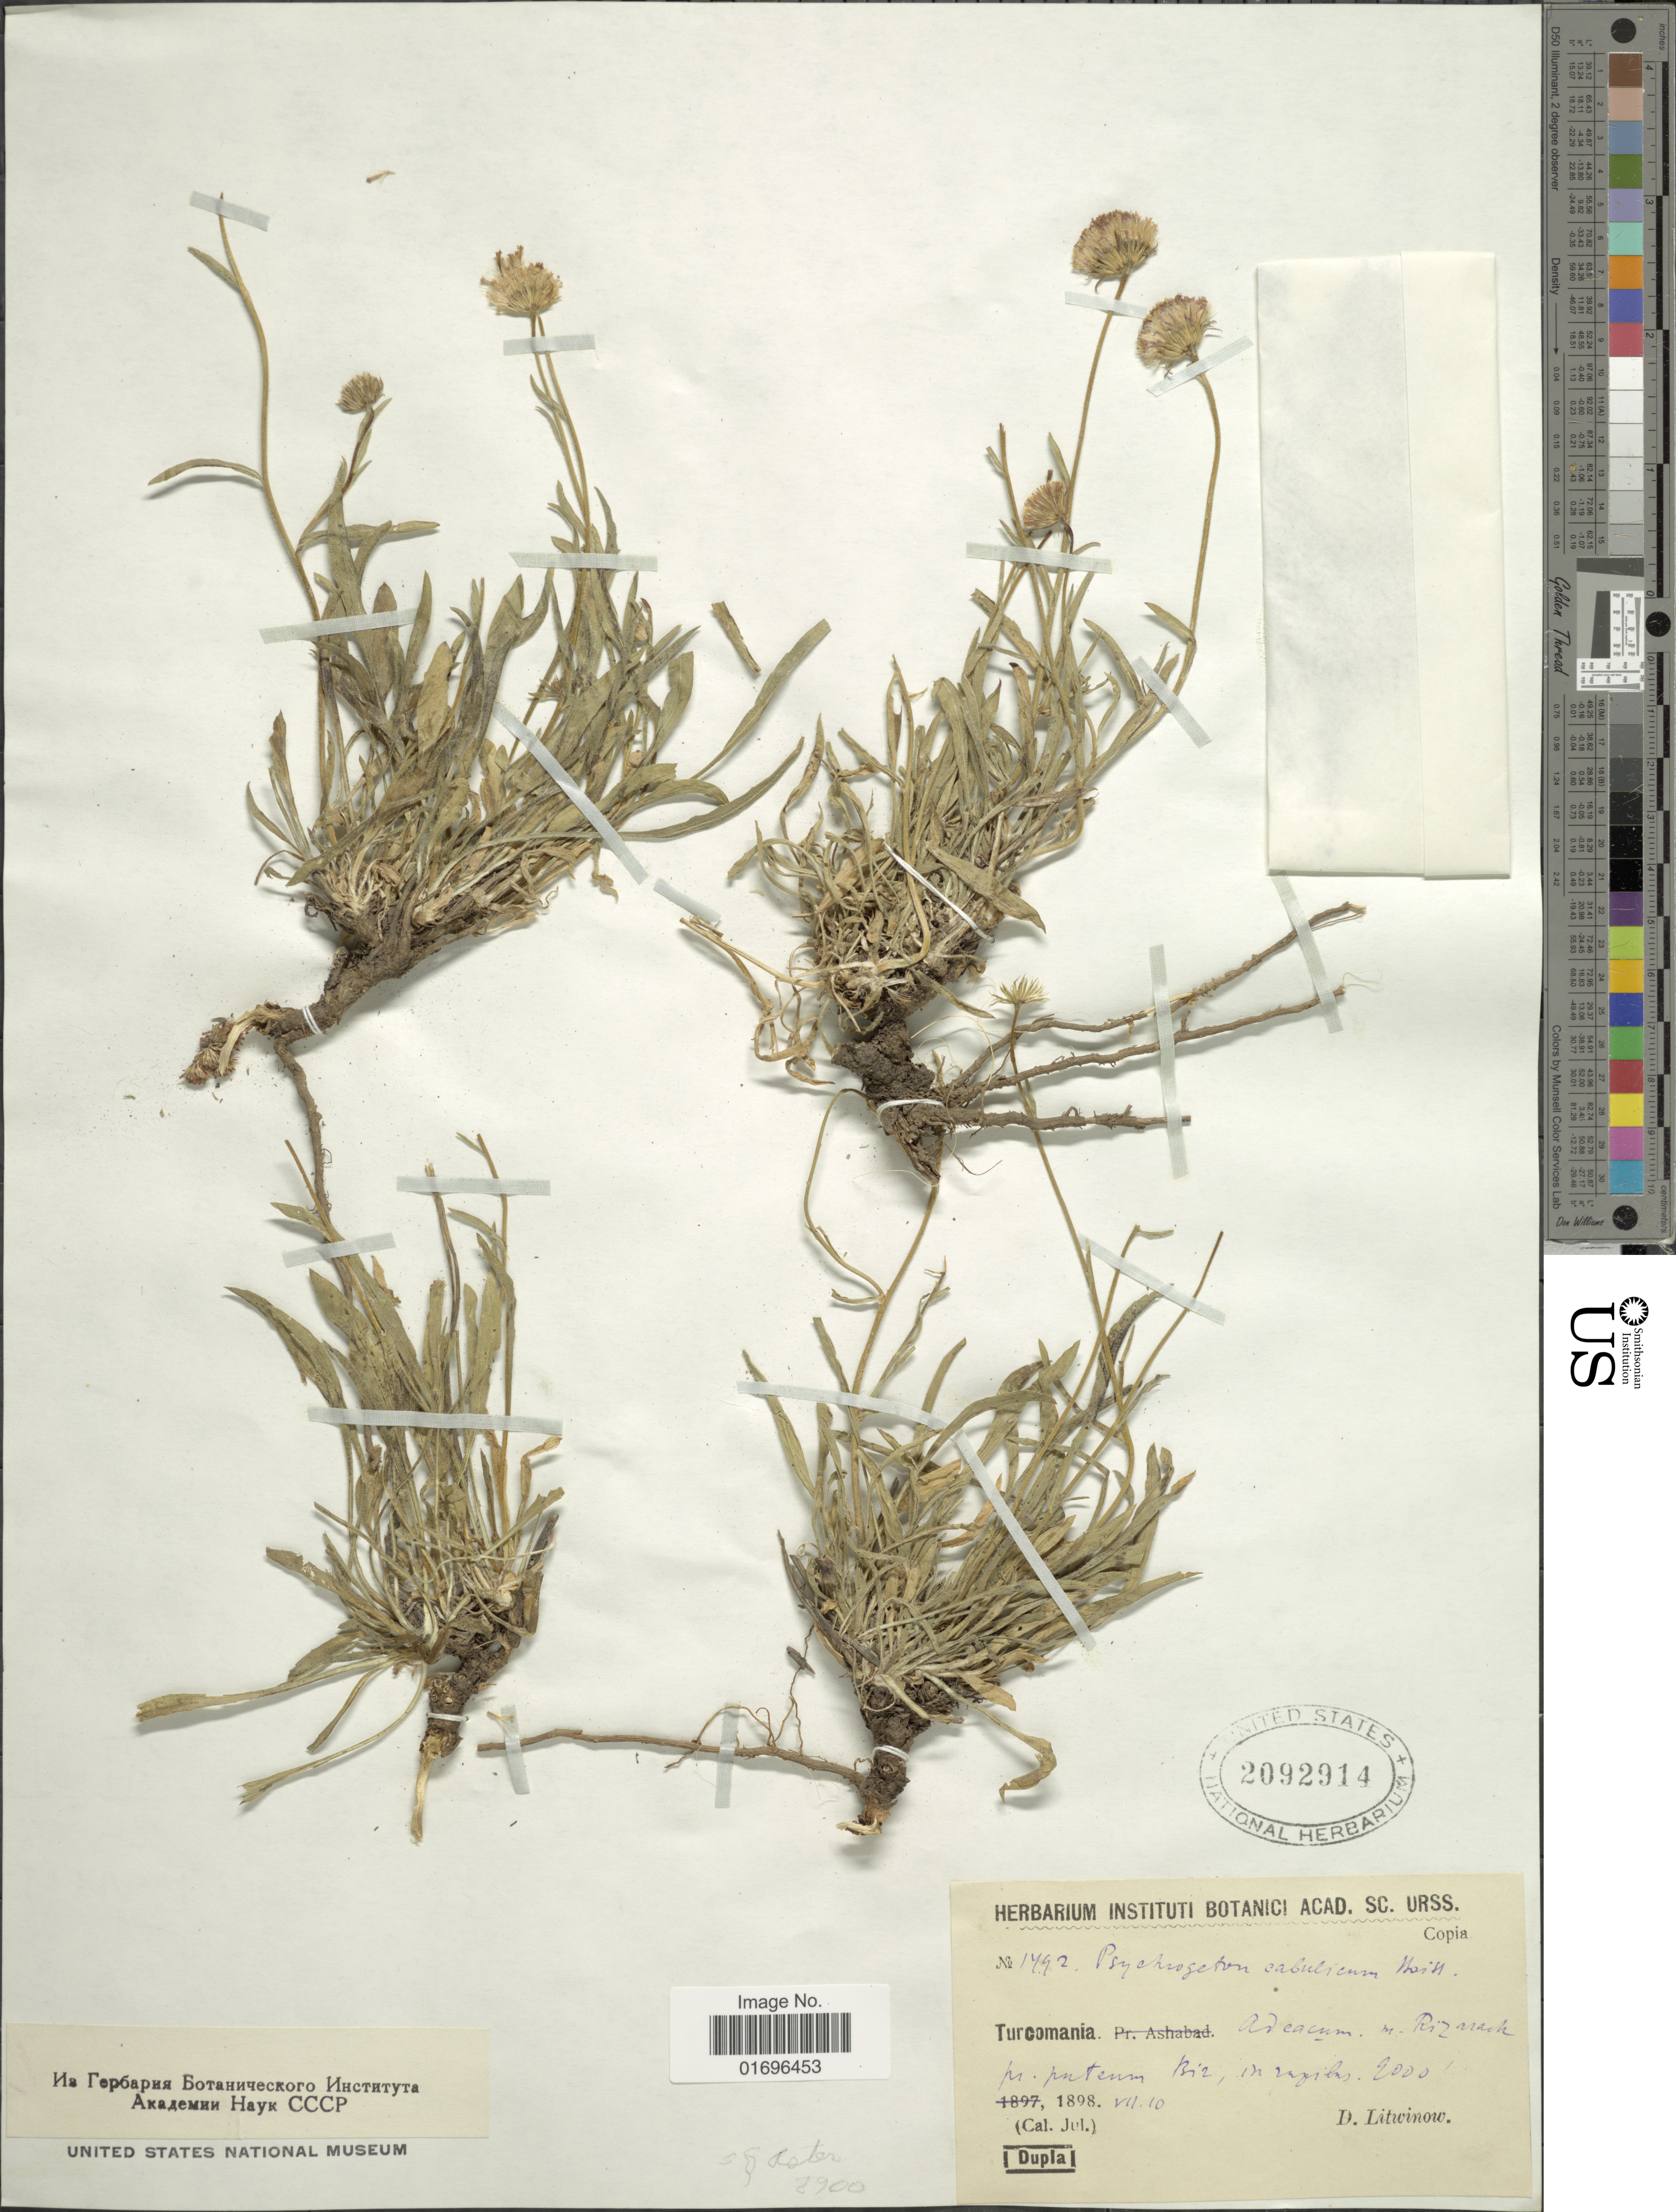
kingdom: Plantae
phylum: Tracheophyta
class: Magnoliopsida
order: Asterales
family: Asteraceae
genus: Aster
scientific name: Aster cabulicus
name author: Lindl.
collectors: D. Litwinow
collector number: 1792*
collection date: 1898-07-10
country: Turkmenistan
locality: Turcomania. Ad cacum m. Rizarack pr. puteum Biz, in rupibus. [interpreted]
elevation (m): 2743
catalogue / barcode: US 2092914